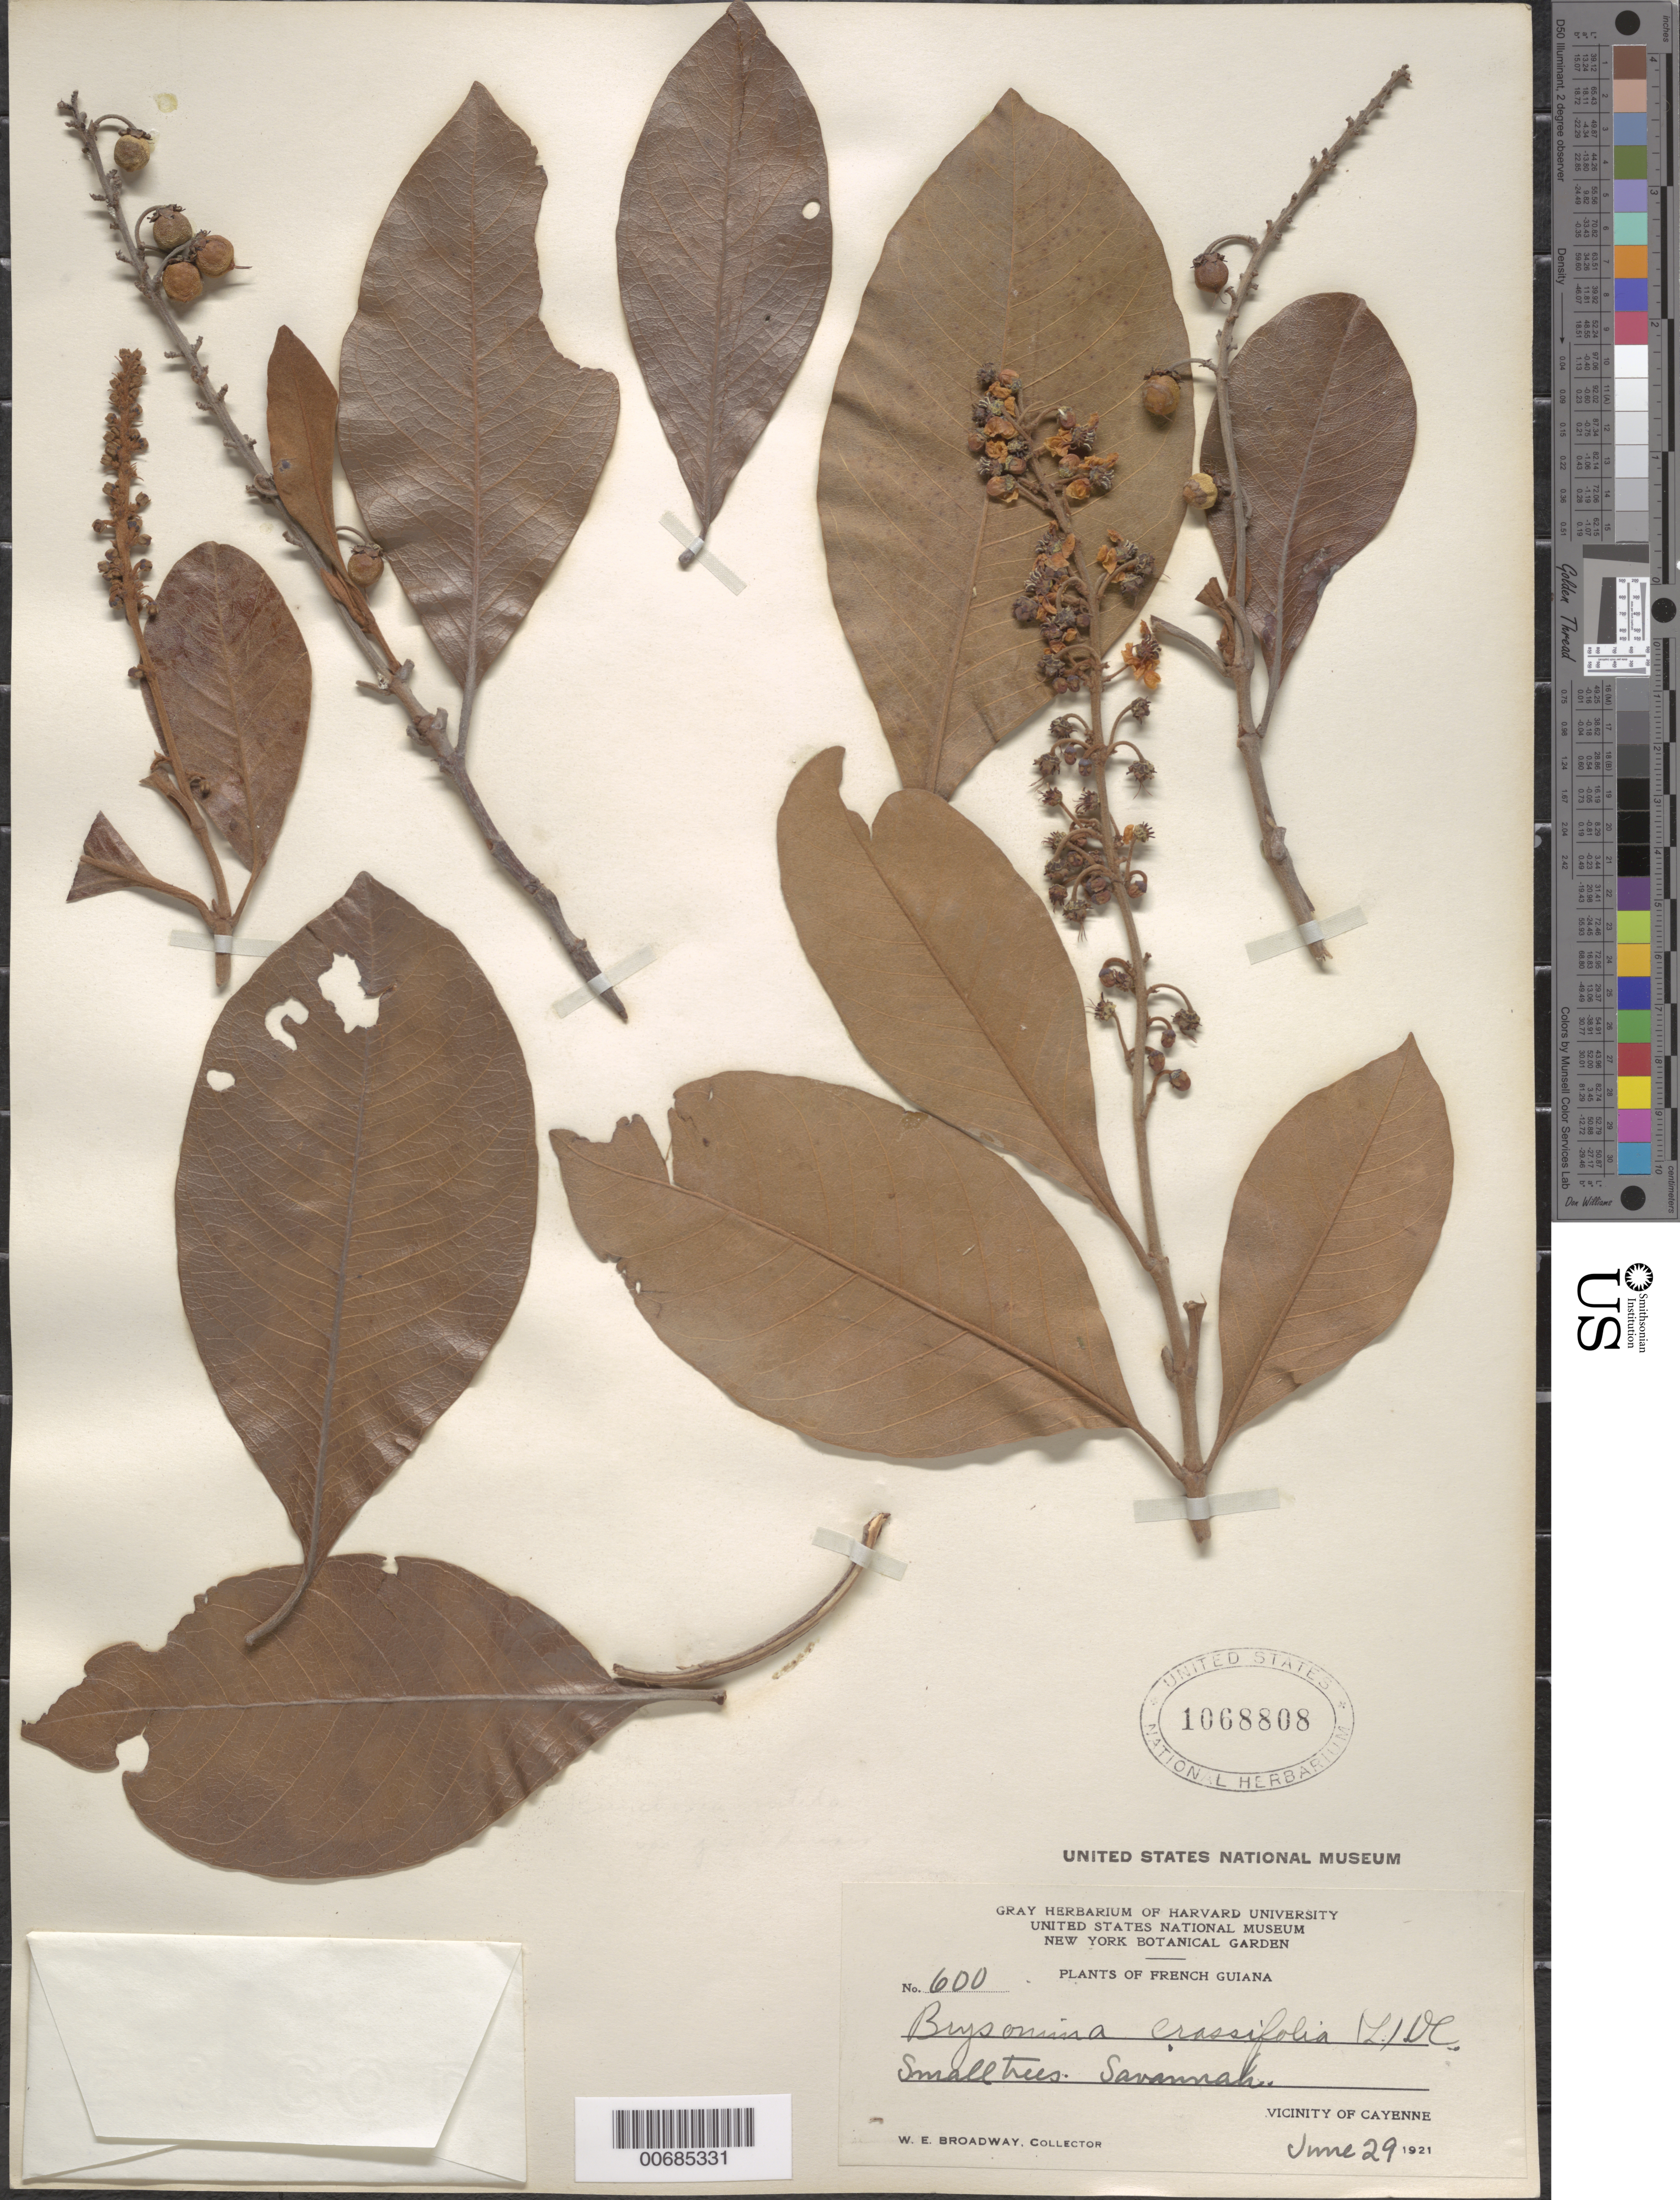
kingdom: Plantae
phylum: Tracheophyta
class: Magnoliopsida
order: Malpighiales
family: Malpighiaceae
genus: Byrsonima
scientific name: Byrsonima crassifolia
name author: (L.) Kunth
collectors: W. E. Broadway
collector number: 600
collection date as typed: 29-Jun-21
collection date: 1921-06-29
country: French Guiana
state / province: Cayenne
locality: Cayenne, vic.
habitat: Savanna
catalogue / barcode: US 1068808